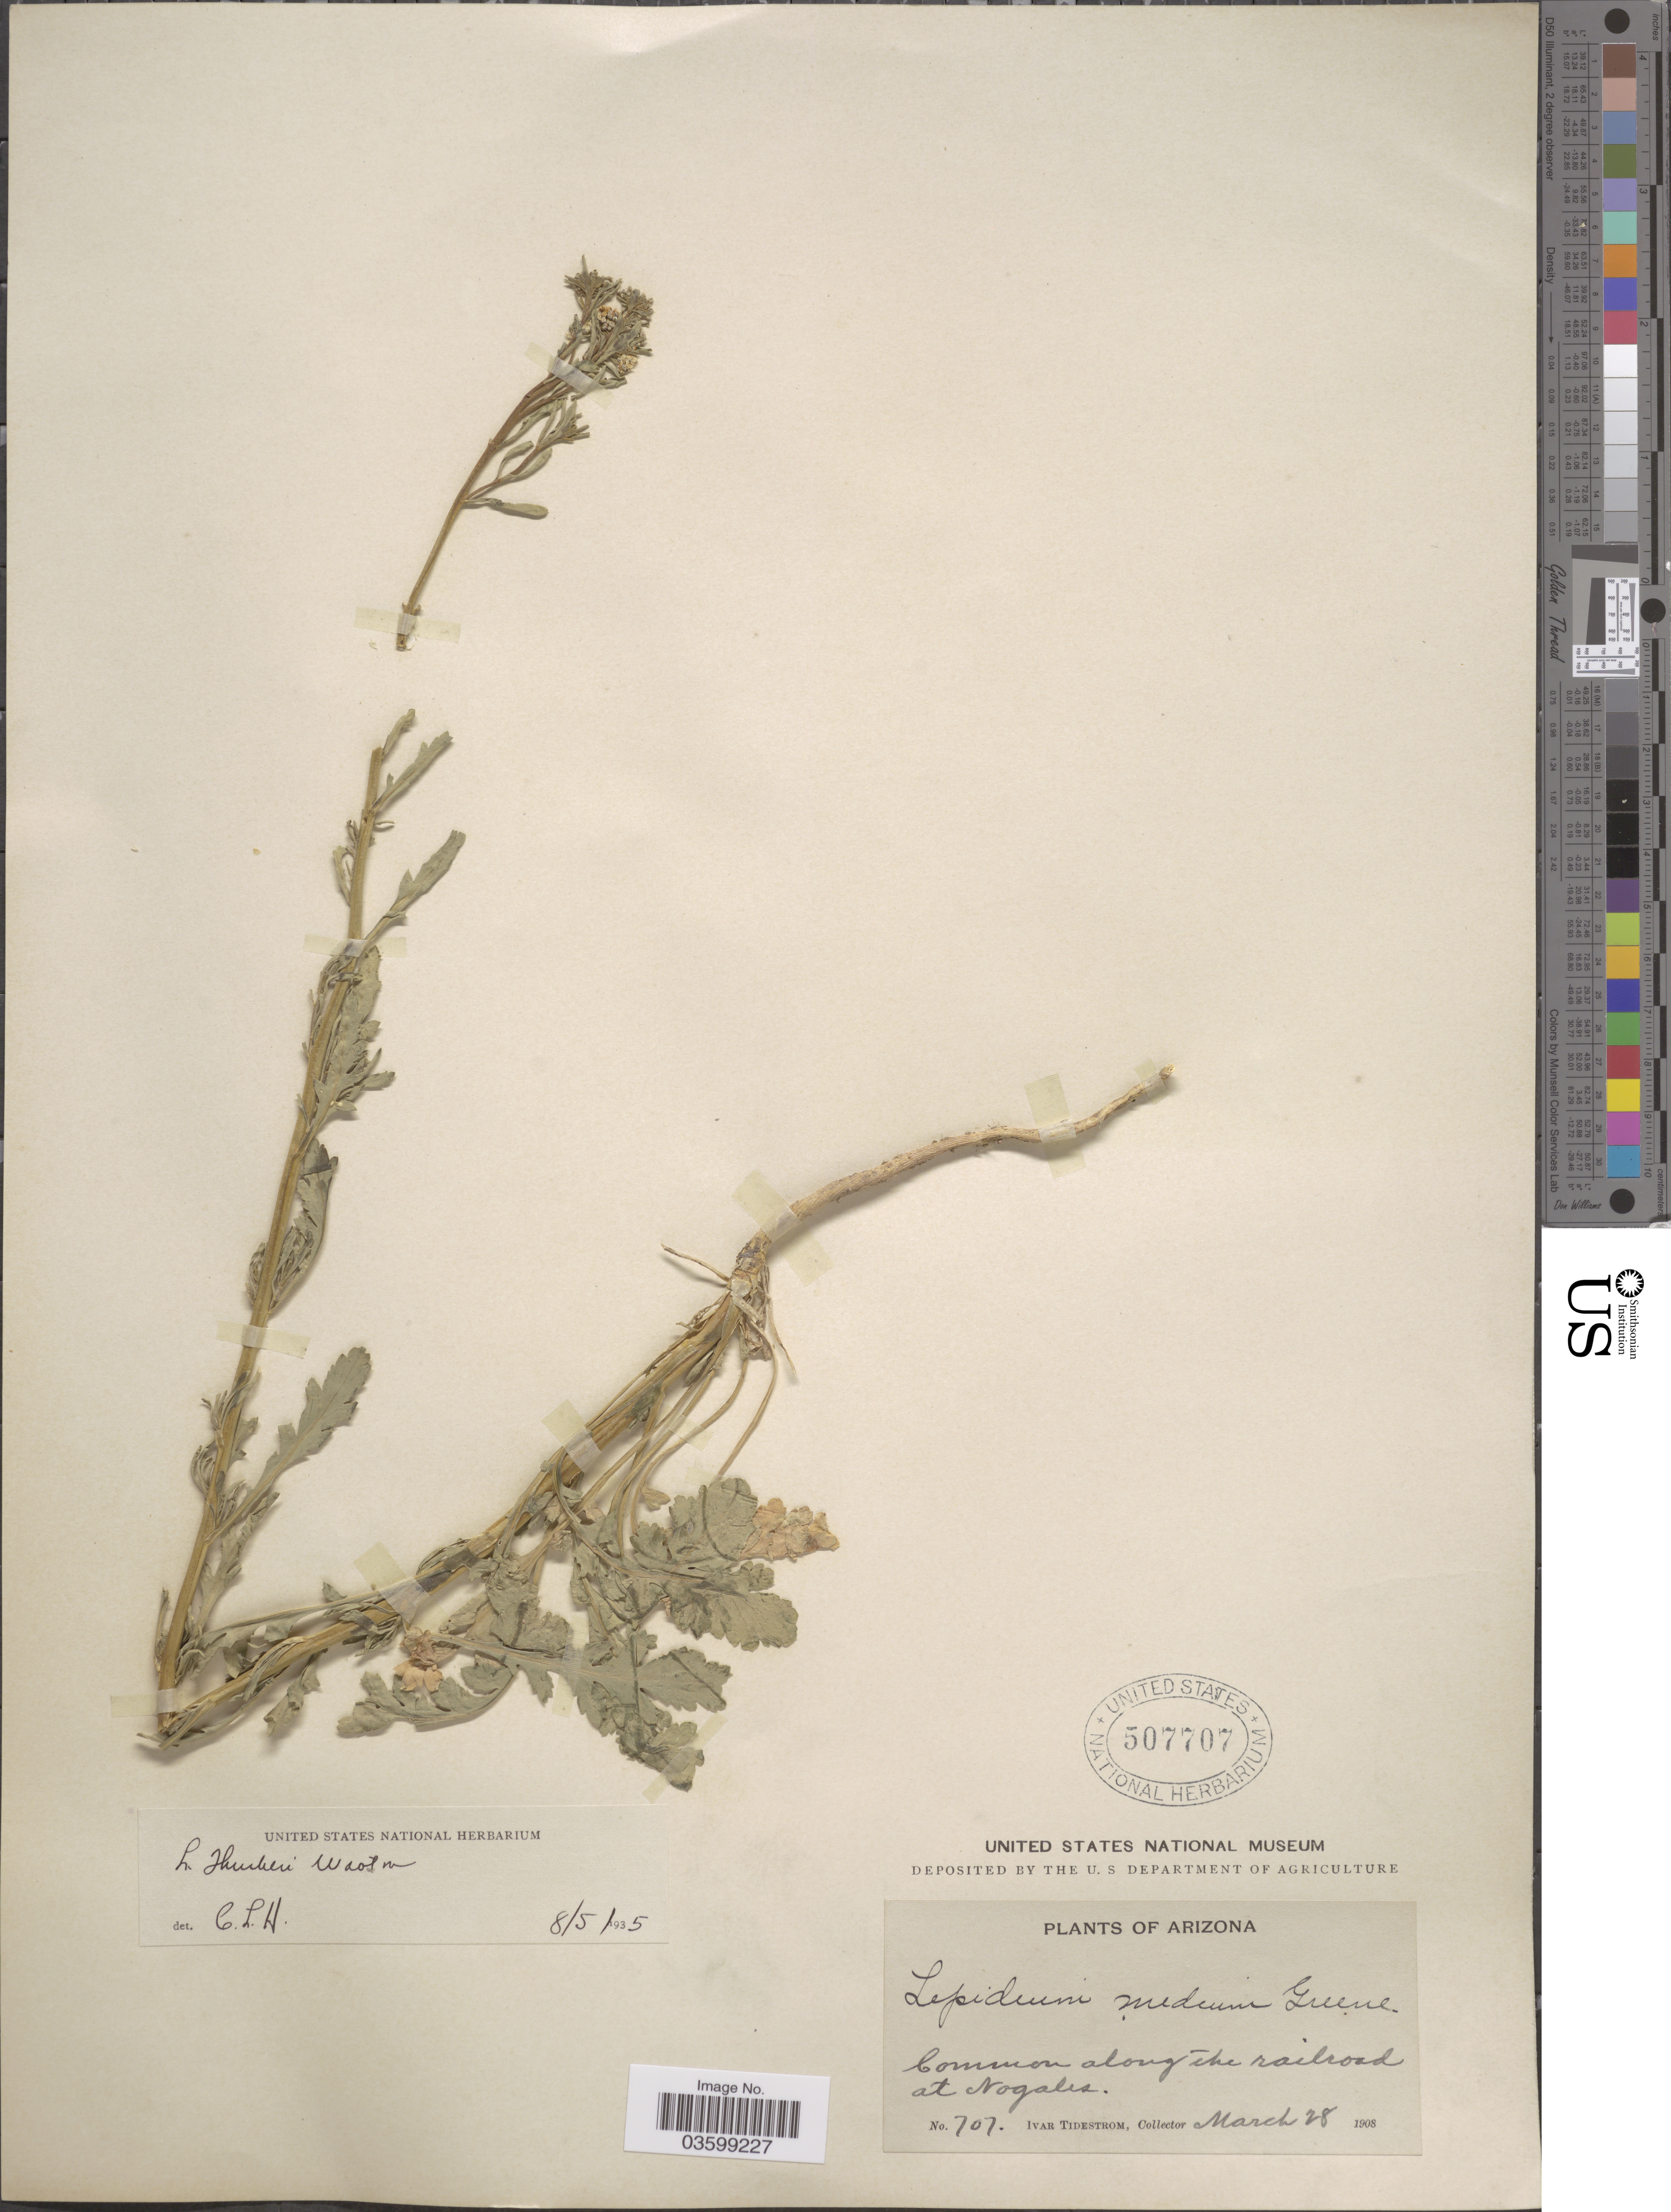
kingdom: Plantae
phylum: Tracheophyta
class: Magnoliopsida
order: Brassicales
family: Brassicaceae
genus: Lepidium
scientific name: Lepidium thurberi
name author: Wooton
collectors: I. F. Tidestrom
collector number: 707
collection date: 1908-03-28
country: United States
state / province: Arizona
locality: Common along the railroad at Nogales.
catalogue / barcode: US 507707